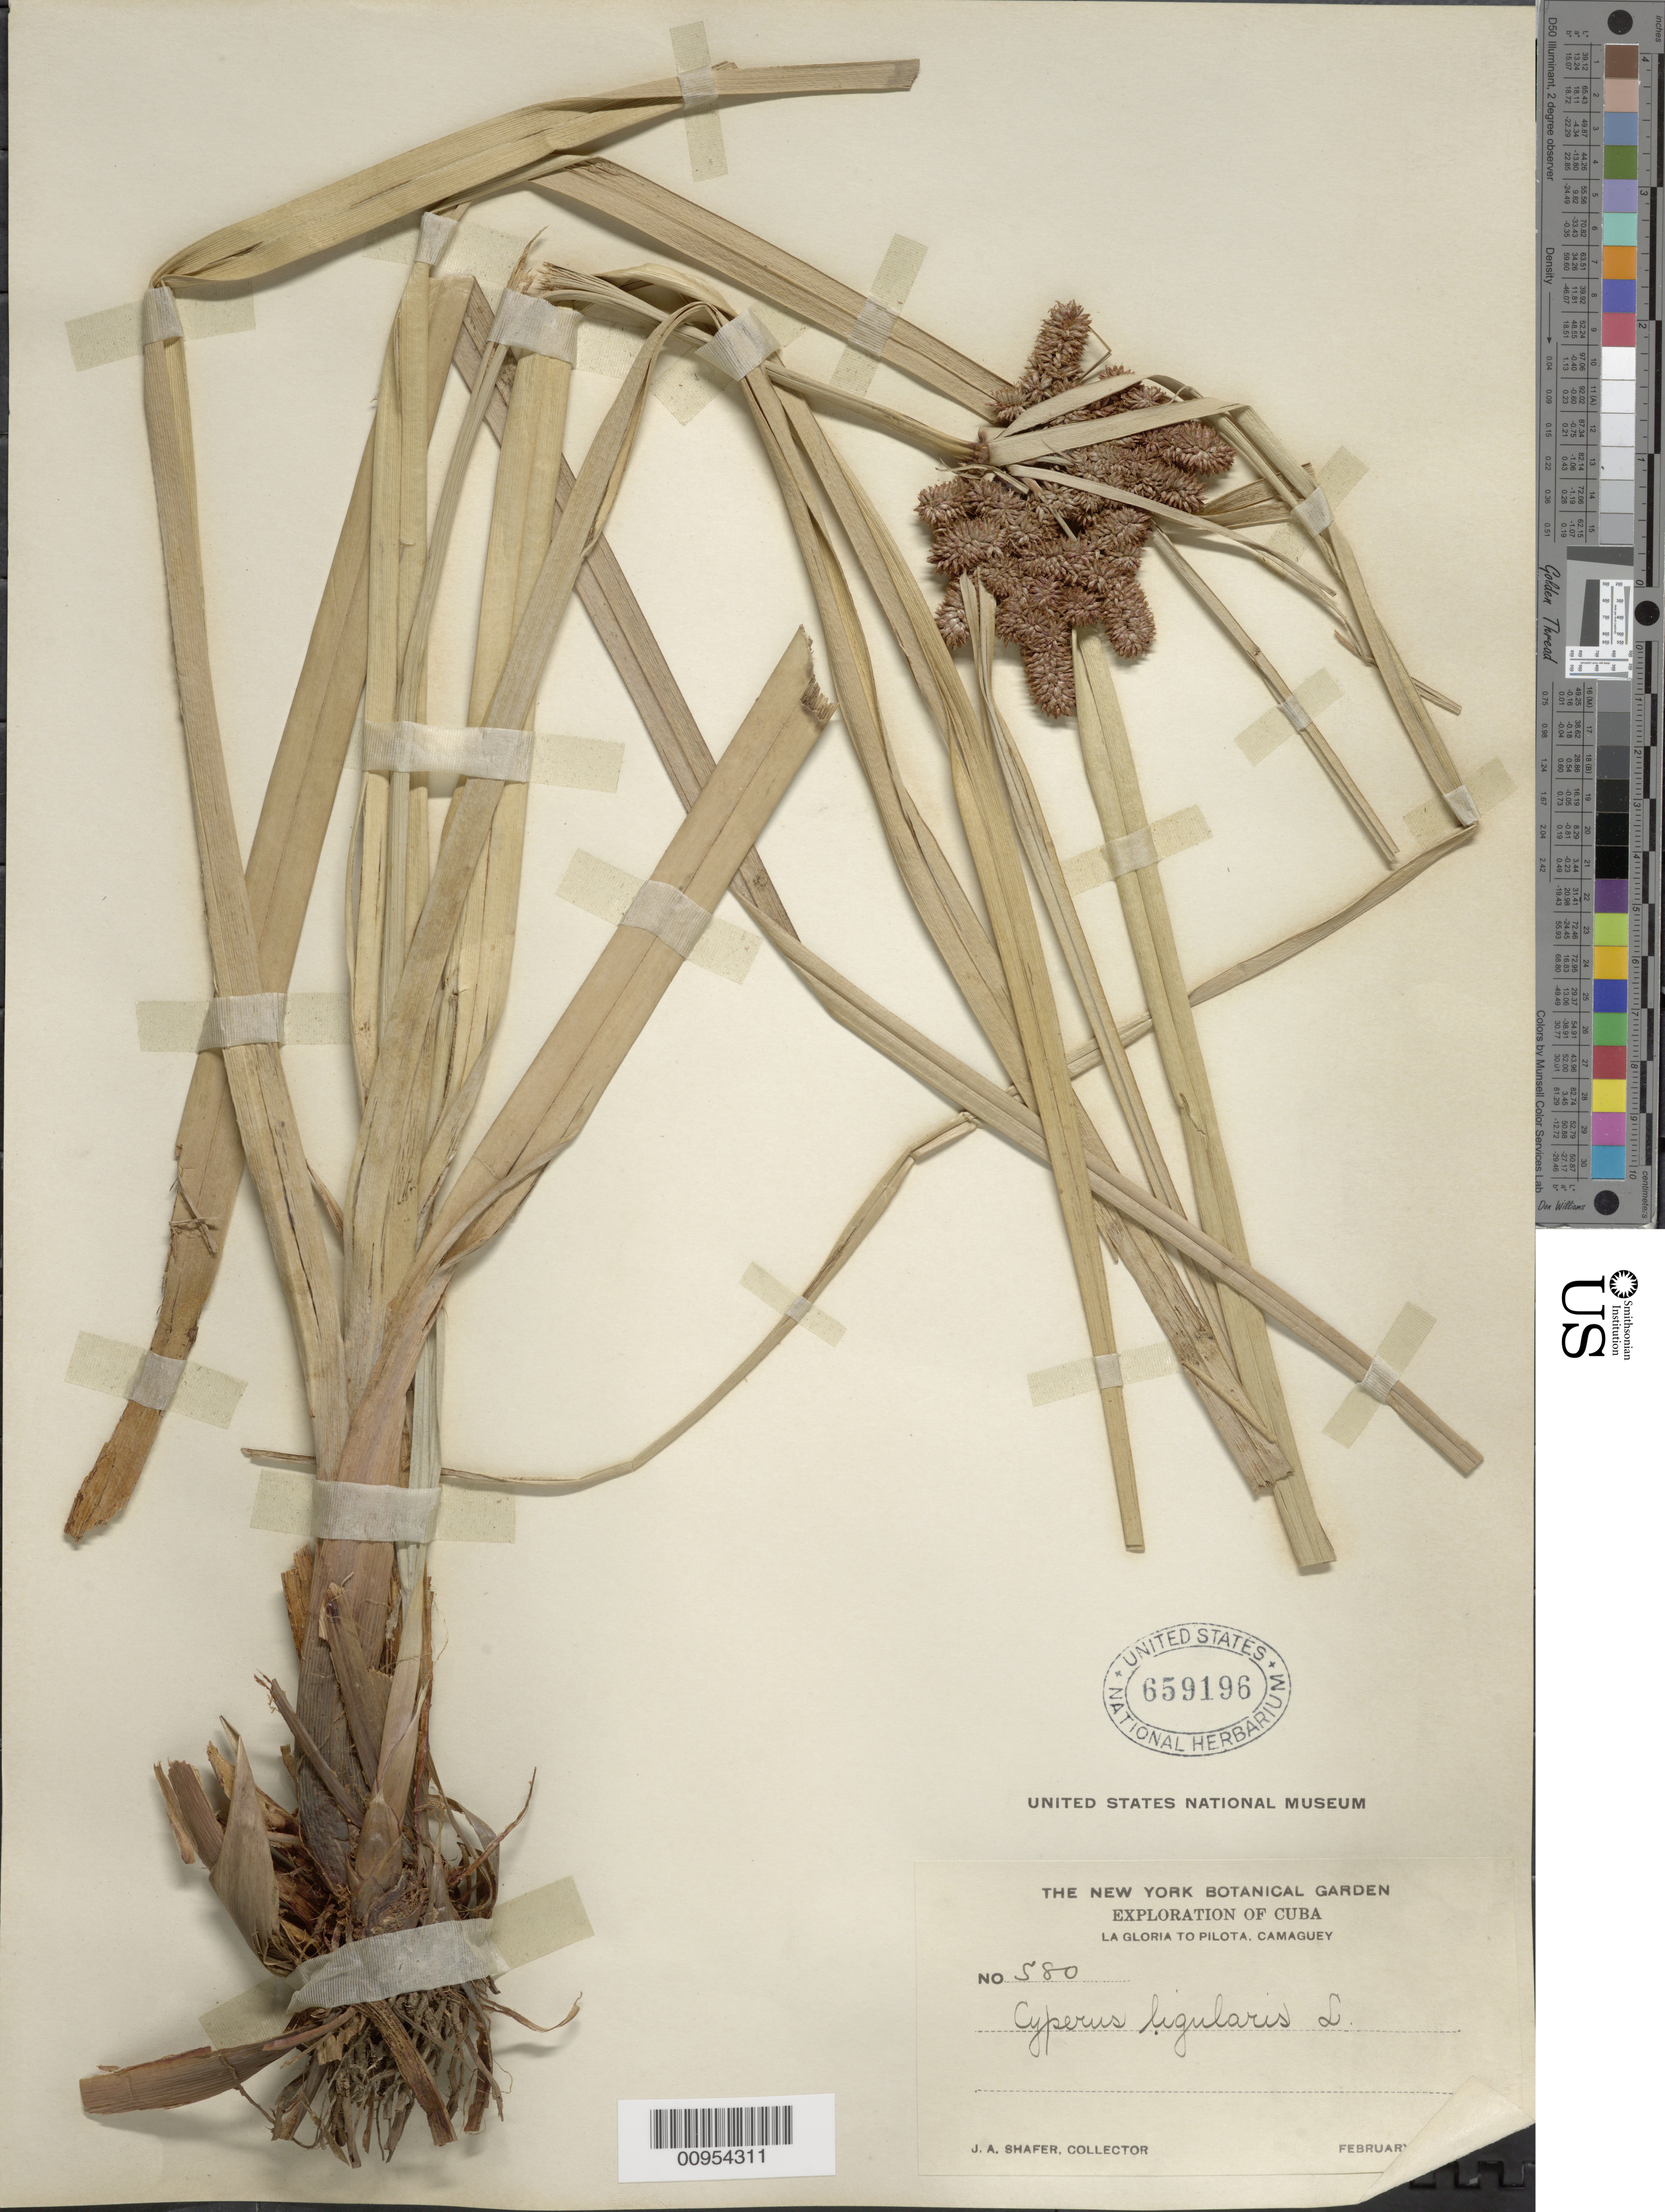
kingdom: Plantae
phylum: Tracheophyta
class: Liliopsida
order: Poales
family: Cyperaceae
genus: Cyperus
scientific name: Cyperus ligularis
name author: L.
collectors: J. A. Shafer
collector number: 580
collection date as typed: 27 Feb 1909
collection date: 1909-02-27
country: Cuba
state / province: Camagüey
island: Cuba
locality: La Gloria to Pilota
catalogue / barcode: US 659196